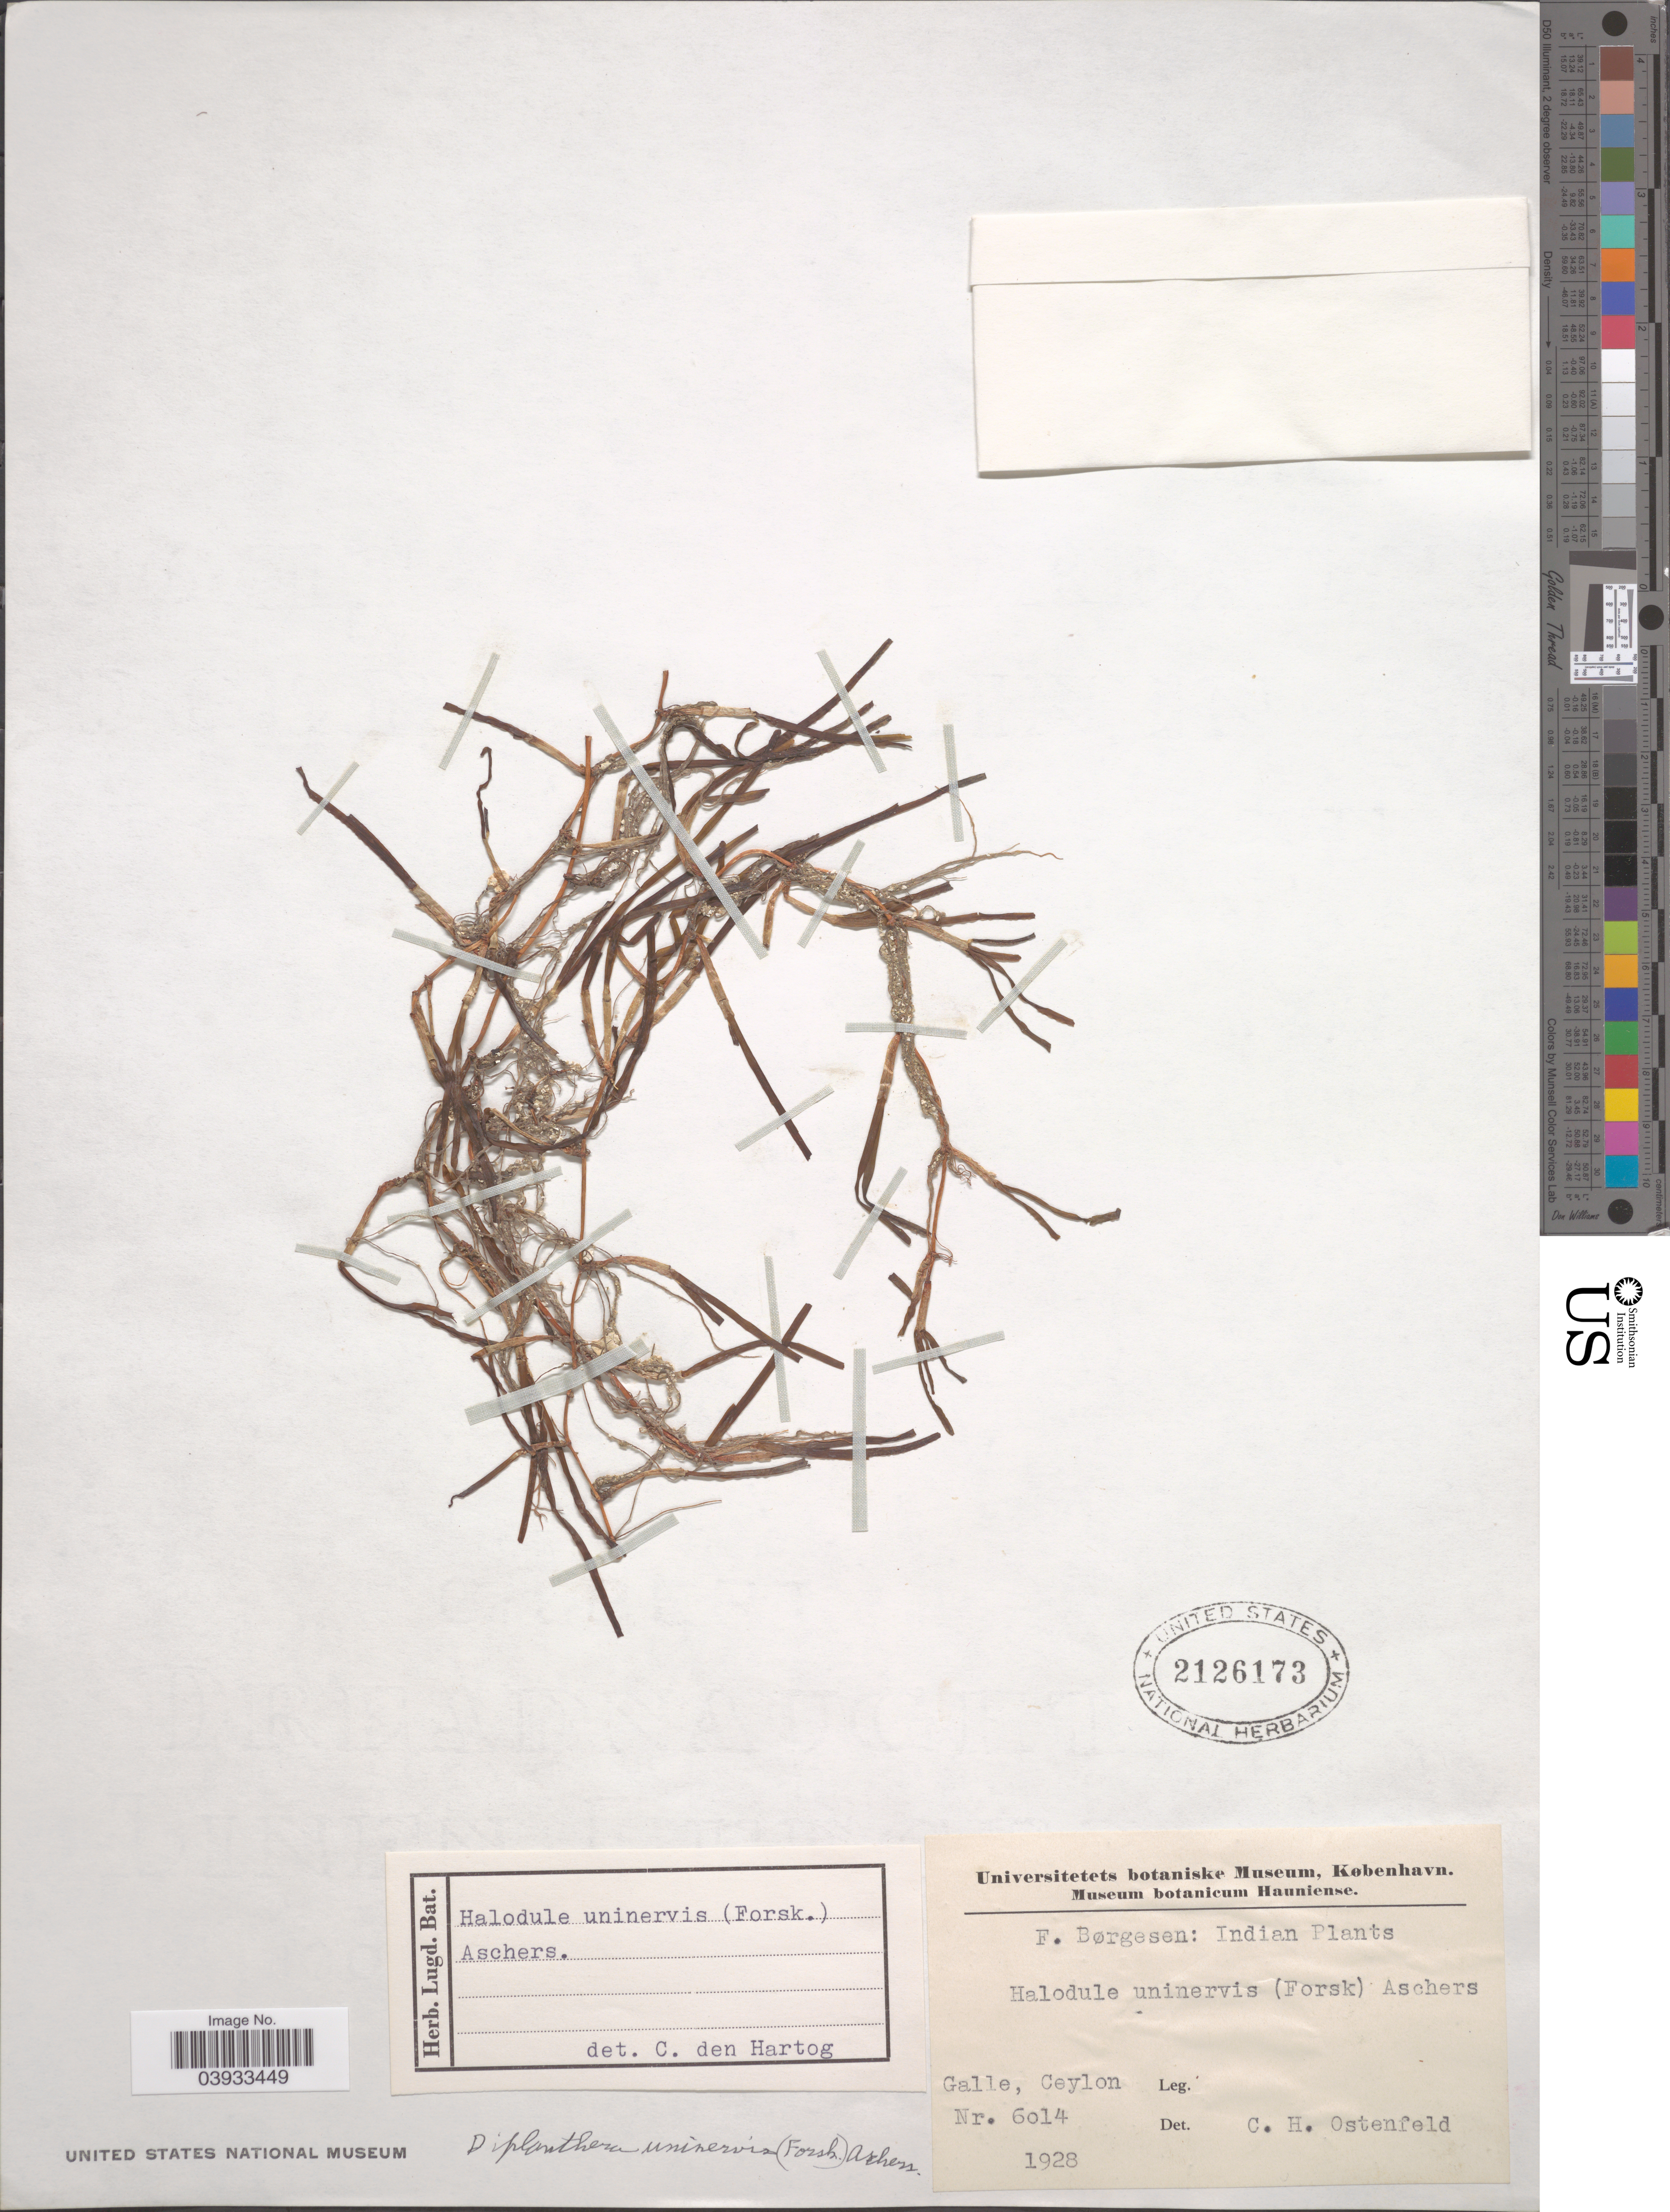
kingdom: Plantae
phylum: Tracheophyta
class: Liliopsida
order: Alismatales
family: Cymodoceaceae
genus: Halodule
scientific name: Halodule uninervis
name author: (Forssk.) Asch.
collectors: F. C. Børgesen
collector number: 6014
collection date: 1928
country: Sri Lanka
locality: Galle, Ceylon.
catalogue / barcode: US 2126173